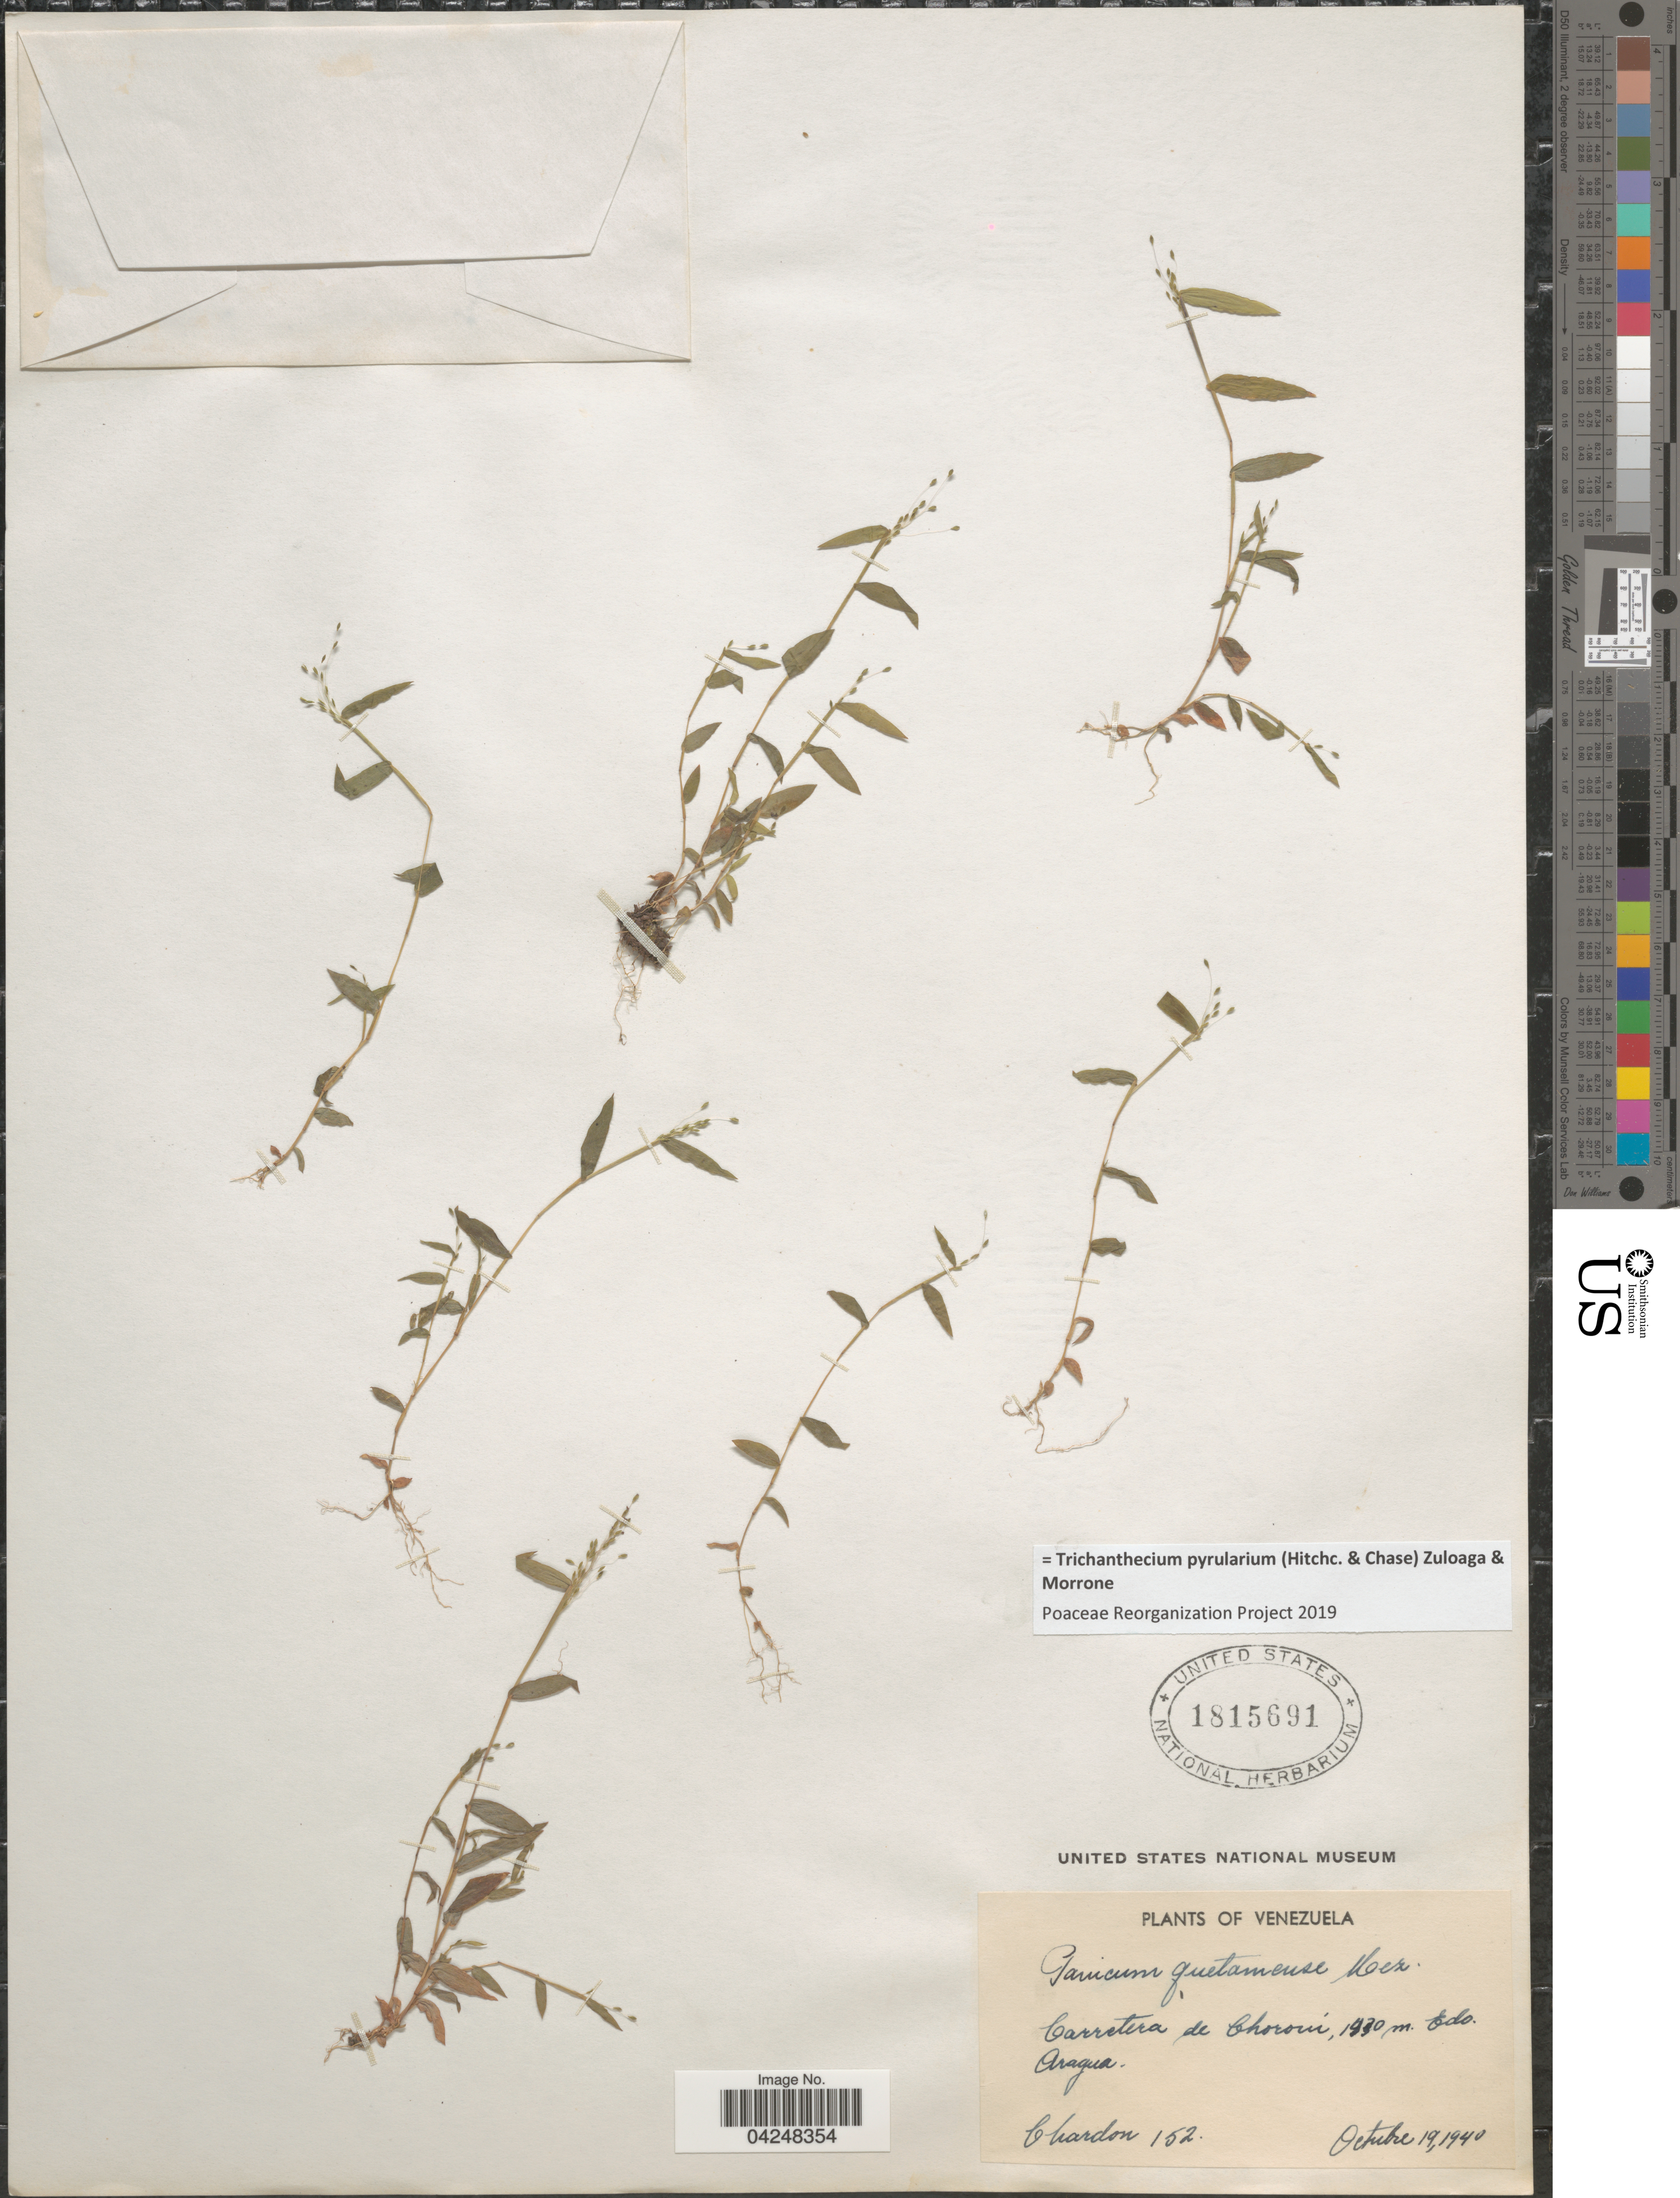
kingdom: Plantae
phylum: Tracheophyta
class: Liliopsida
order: Poales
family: Poaceae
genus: Trichanthecium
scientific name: Trichanthecium pyrularium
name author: (Hitchc. & Chase) Zuloaga & Morrone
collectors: Chardon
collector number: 152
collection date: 1940-10-19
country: Venezuela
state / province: Aragua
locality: Carretera de Choroni.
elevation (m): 1430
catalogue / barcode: US 1815691